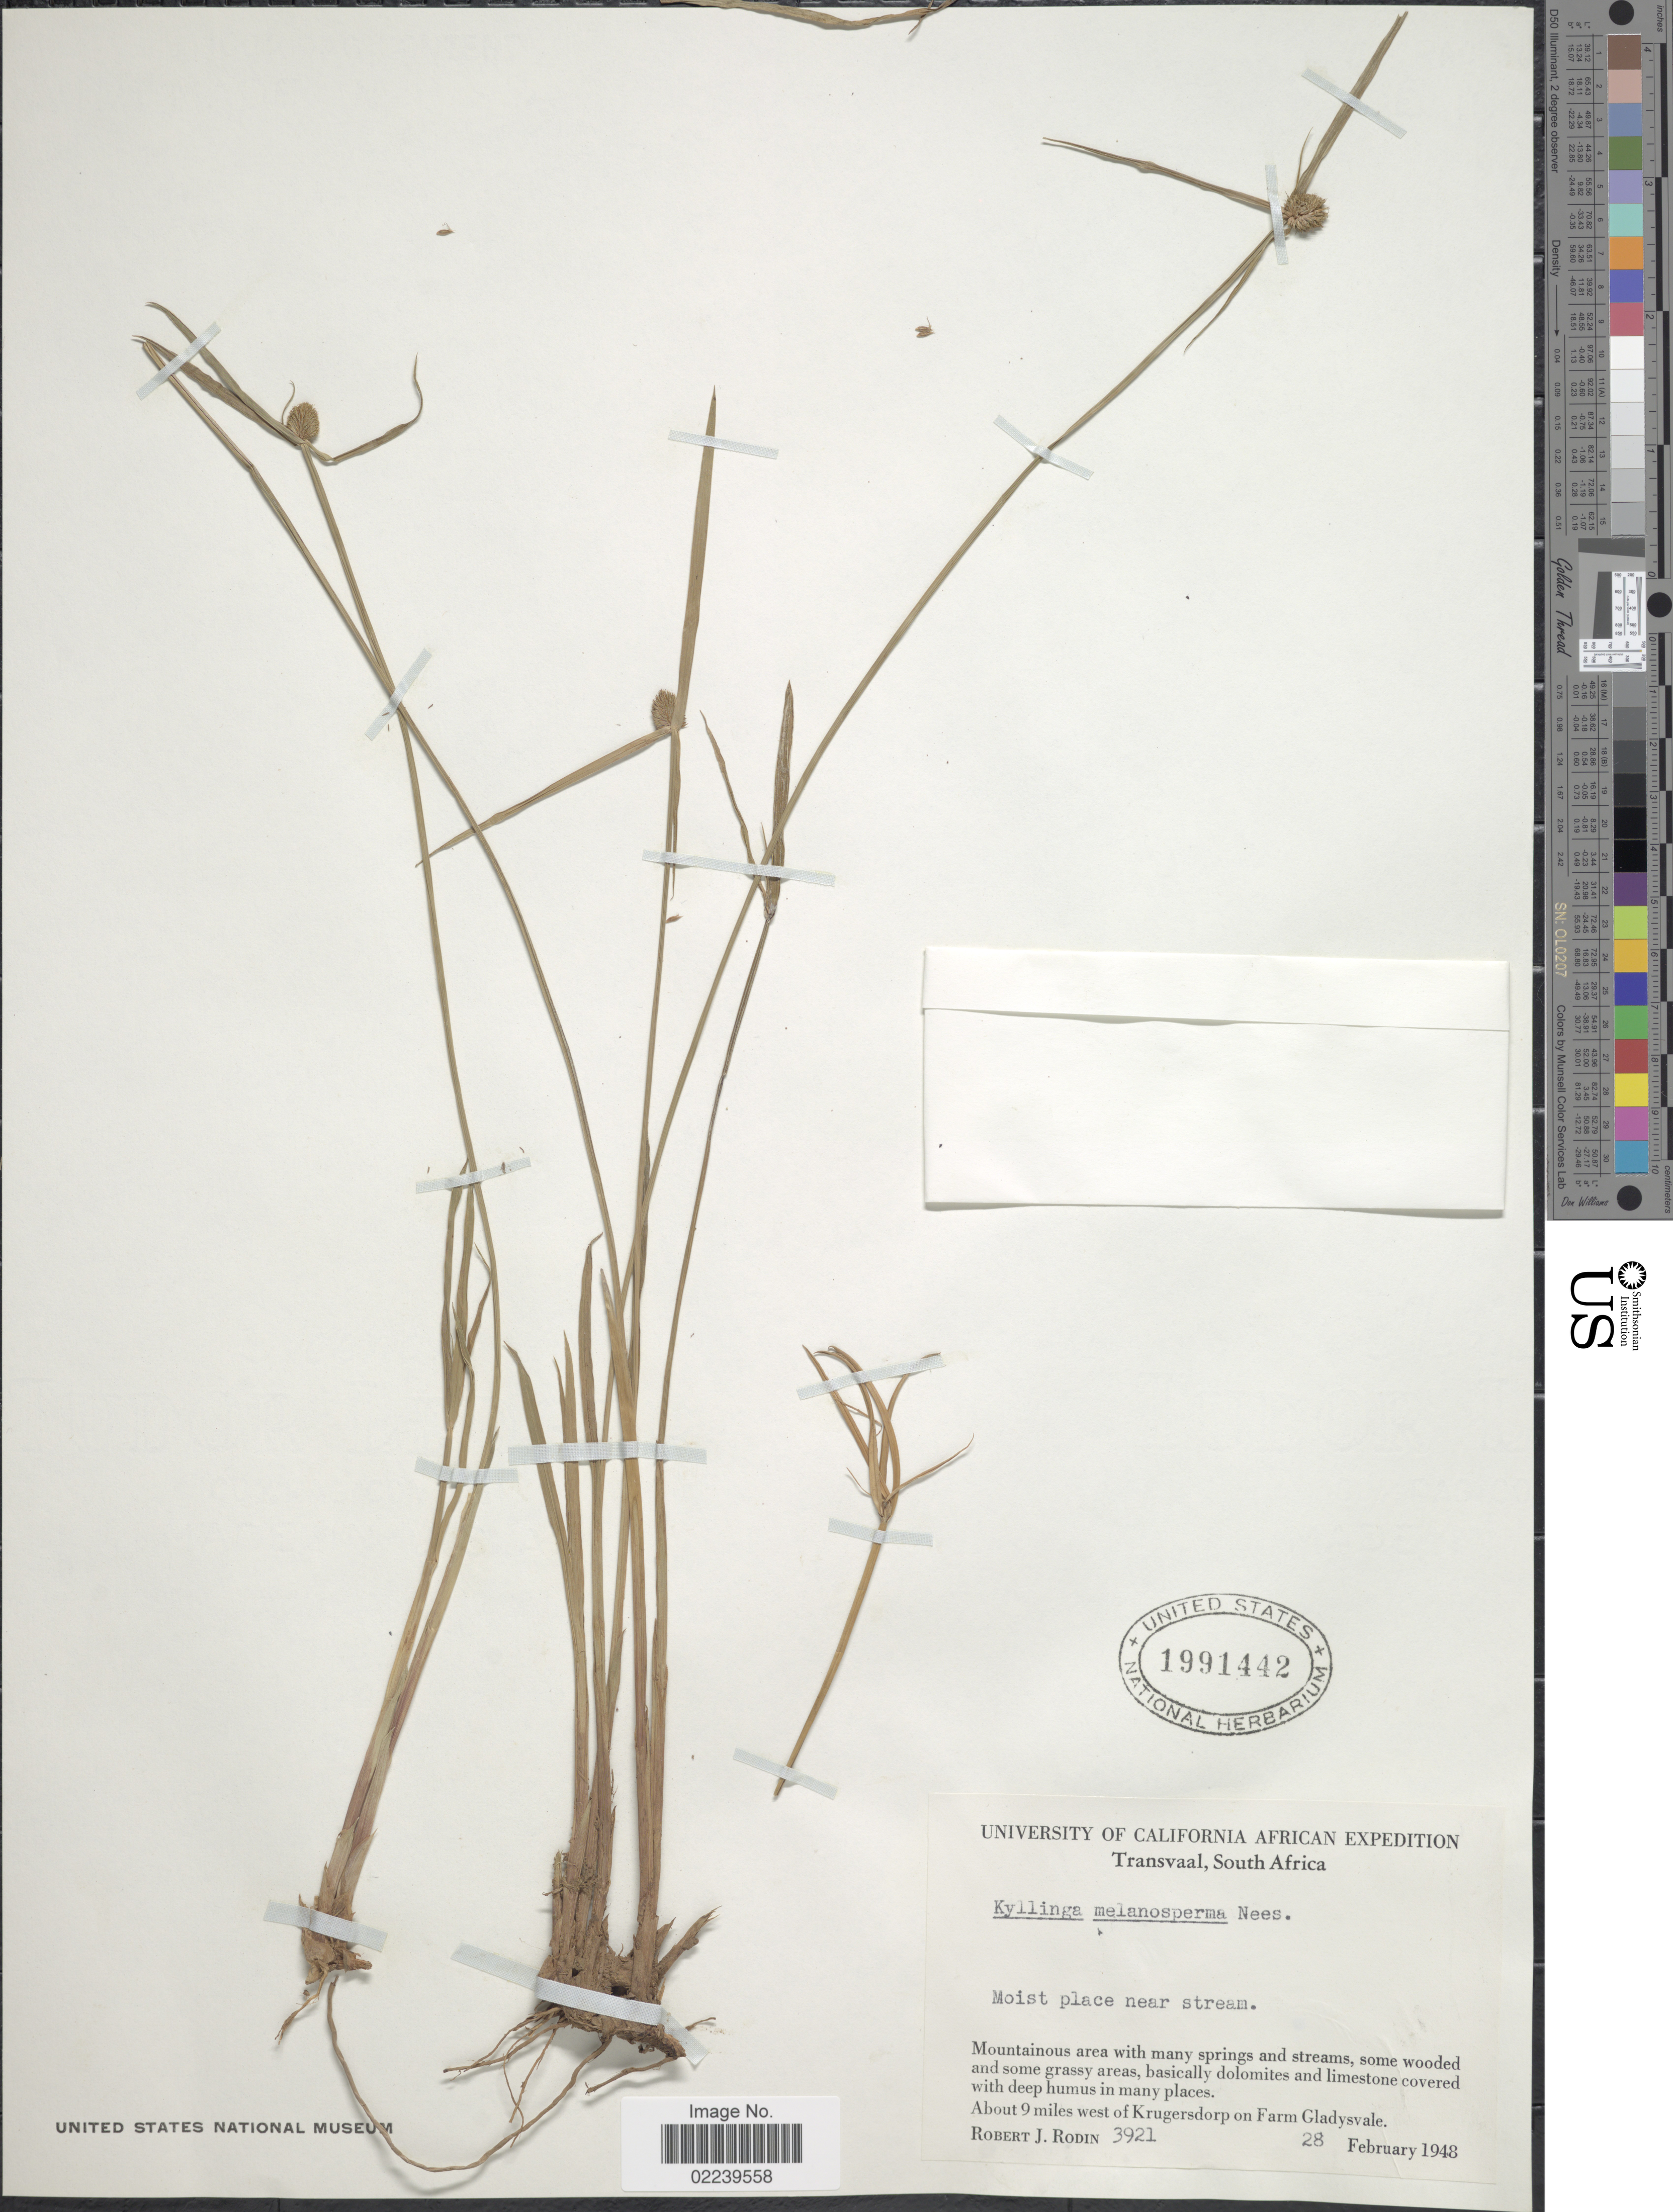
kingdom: Plantae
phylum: Tracheophyta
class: Liliopsida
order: Poales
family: Cyperaceae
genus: Cyperus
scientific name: Cyperus melanospermus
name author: (Nees) Valck. Sur.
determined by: Strong, M. T., (US), Smithsonian Institution - National Museum of Natural History (UNITED STATES)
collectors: R. J. Rodin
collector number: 3921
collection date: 1948-02-28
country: South Africa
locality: Transvaal, About 9 miles west of Krugersdorp on Farm Gladysvale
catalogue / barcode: US 1991442